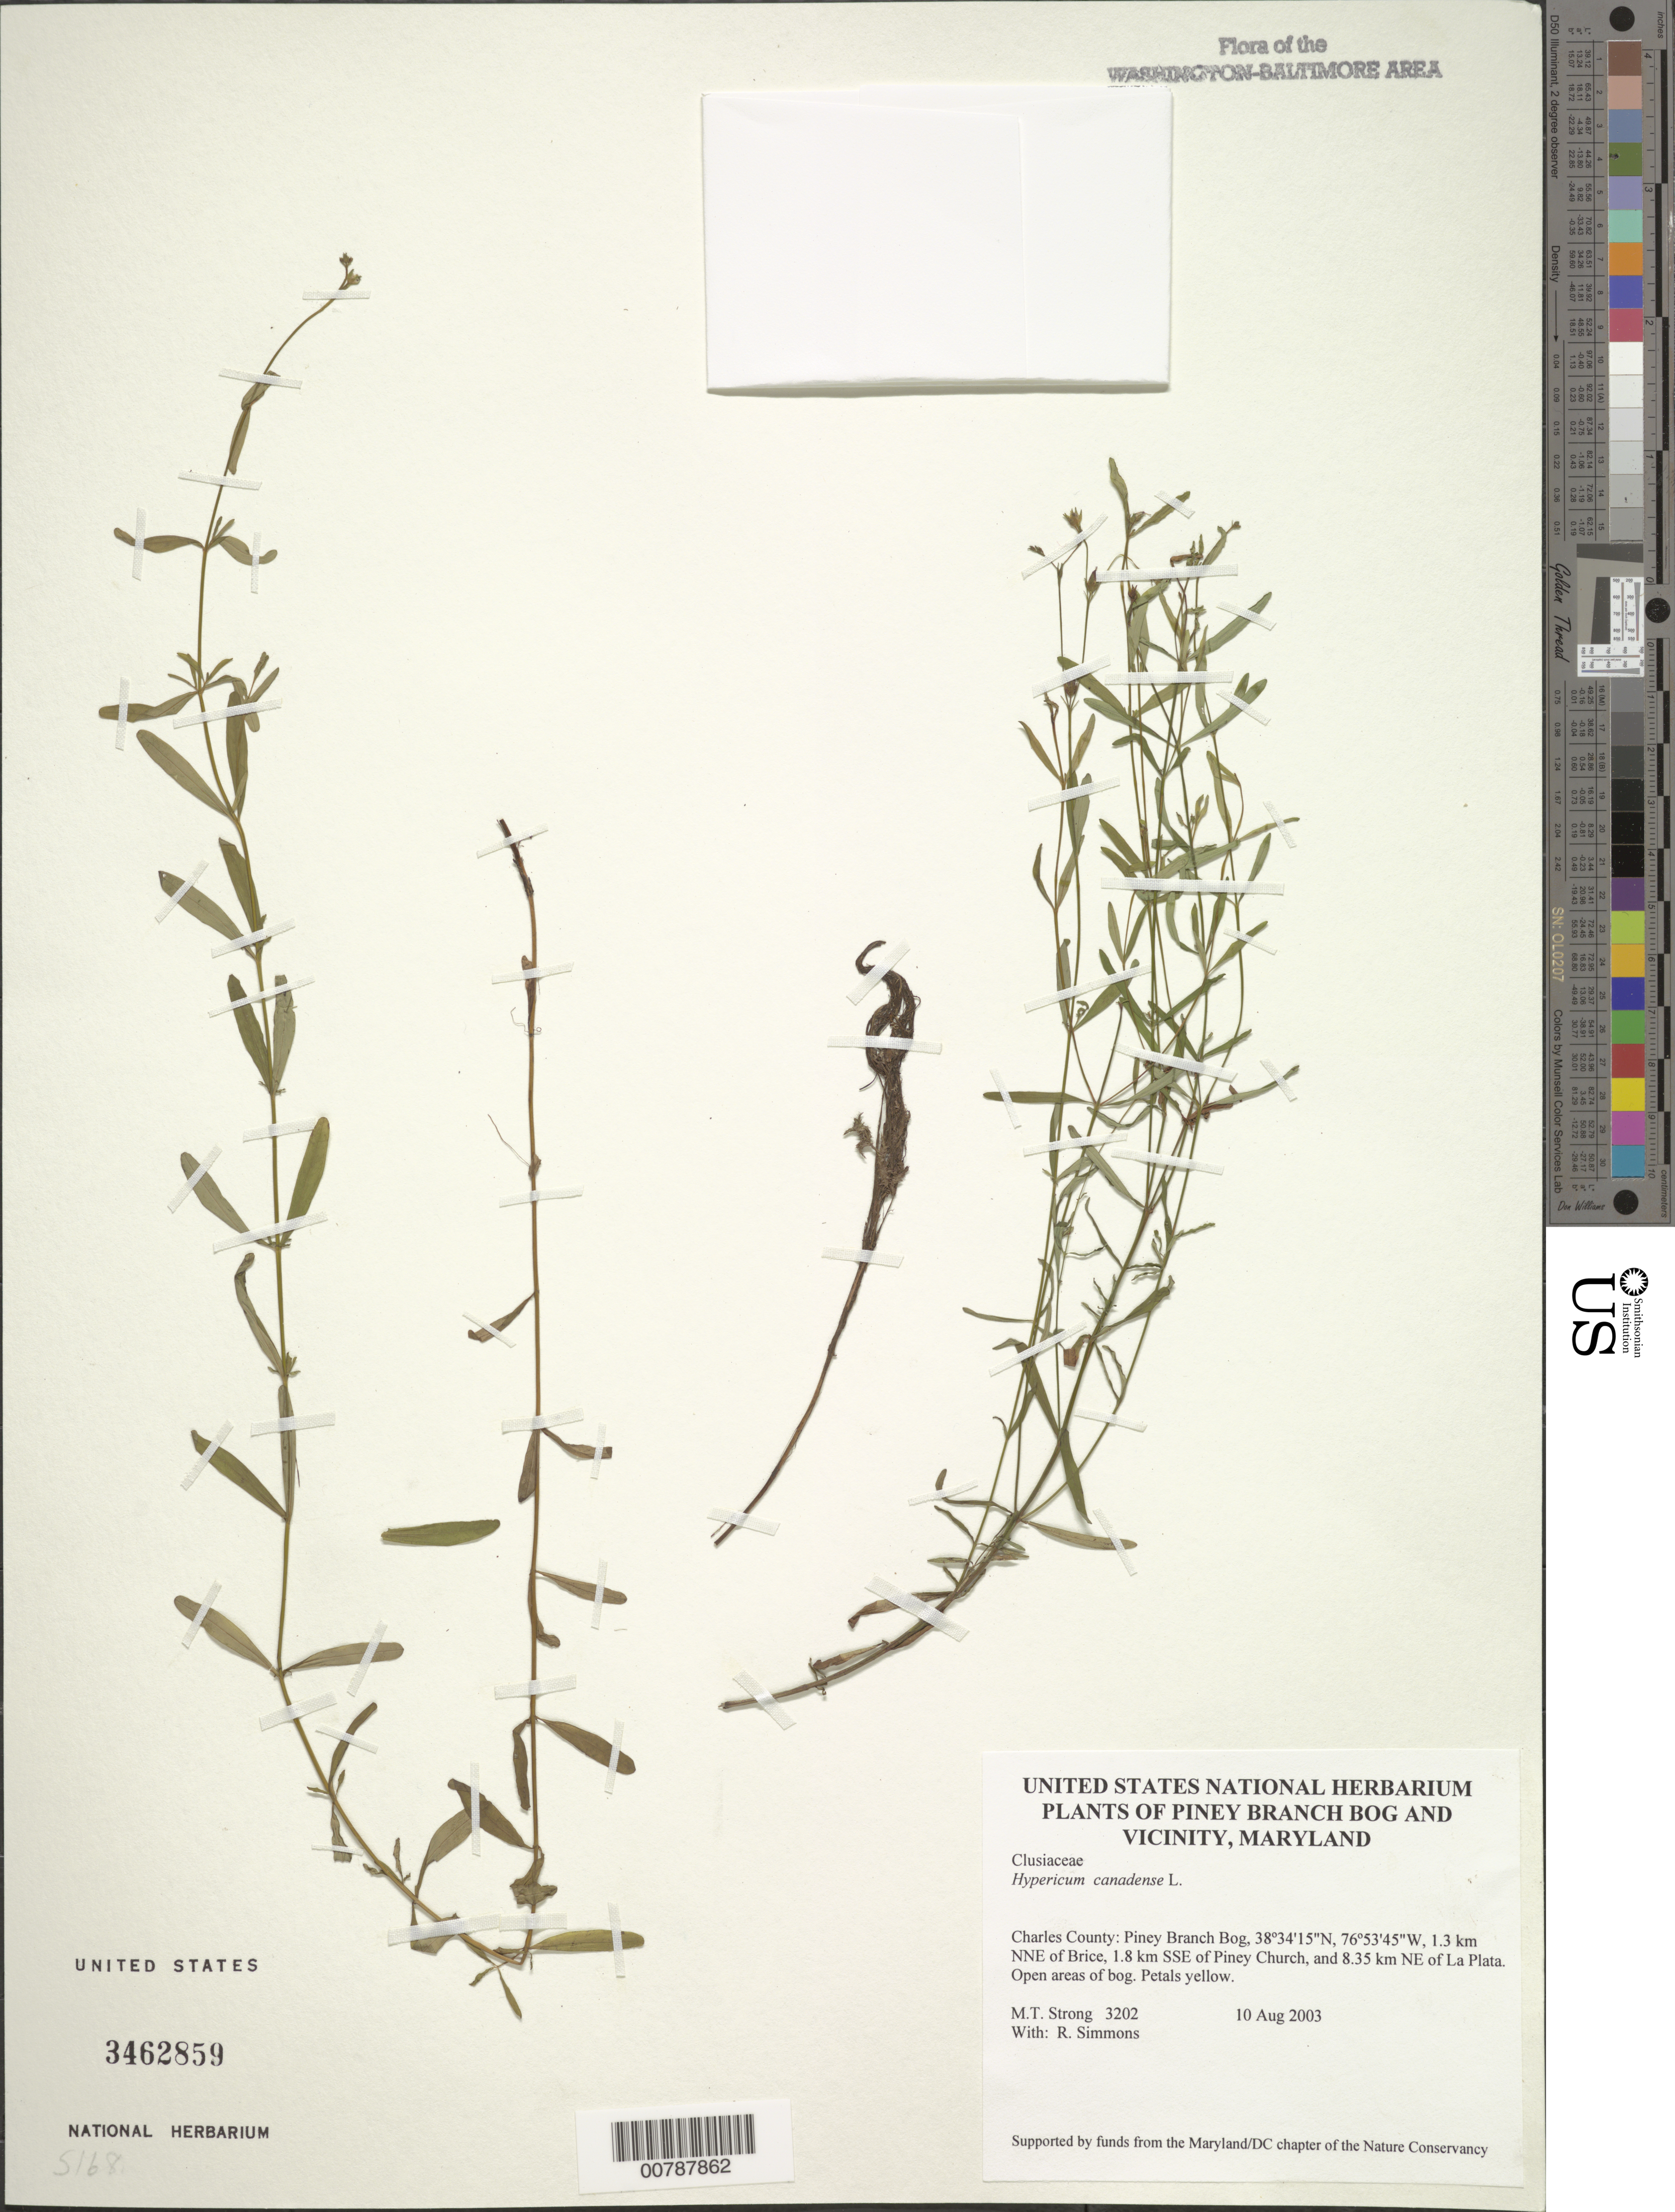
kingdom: Plantae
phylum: Tracheophyta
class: Magnoliopsida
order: Malpighiales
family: Hypericaceae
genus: Hypericum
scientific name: Hypericum canadense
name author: L.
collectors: M. T. Strong & R. H. Simmons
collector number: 3202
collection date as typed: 10 Aug 2003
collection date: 2003-08-10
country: United States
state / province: Maryland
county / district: Charles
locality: Piney Branch Bog, 1.3 km NNE of Brice, 1.8 km SSE of Piney Church, and 8.35 km NE of La Plata.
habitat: Open areas of bog.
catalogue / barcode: US 3462859